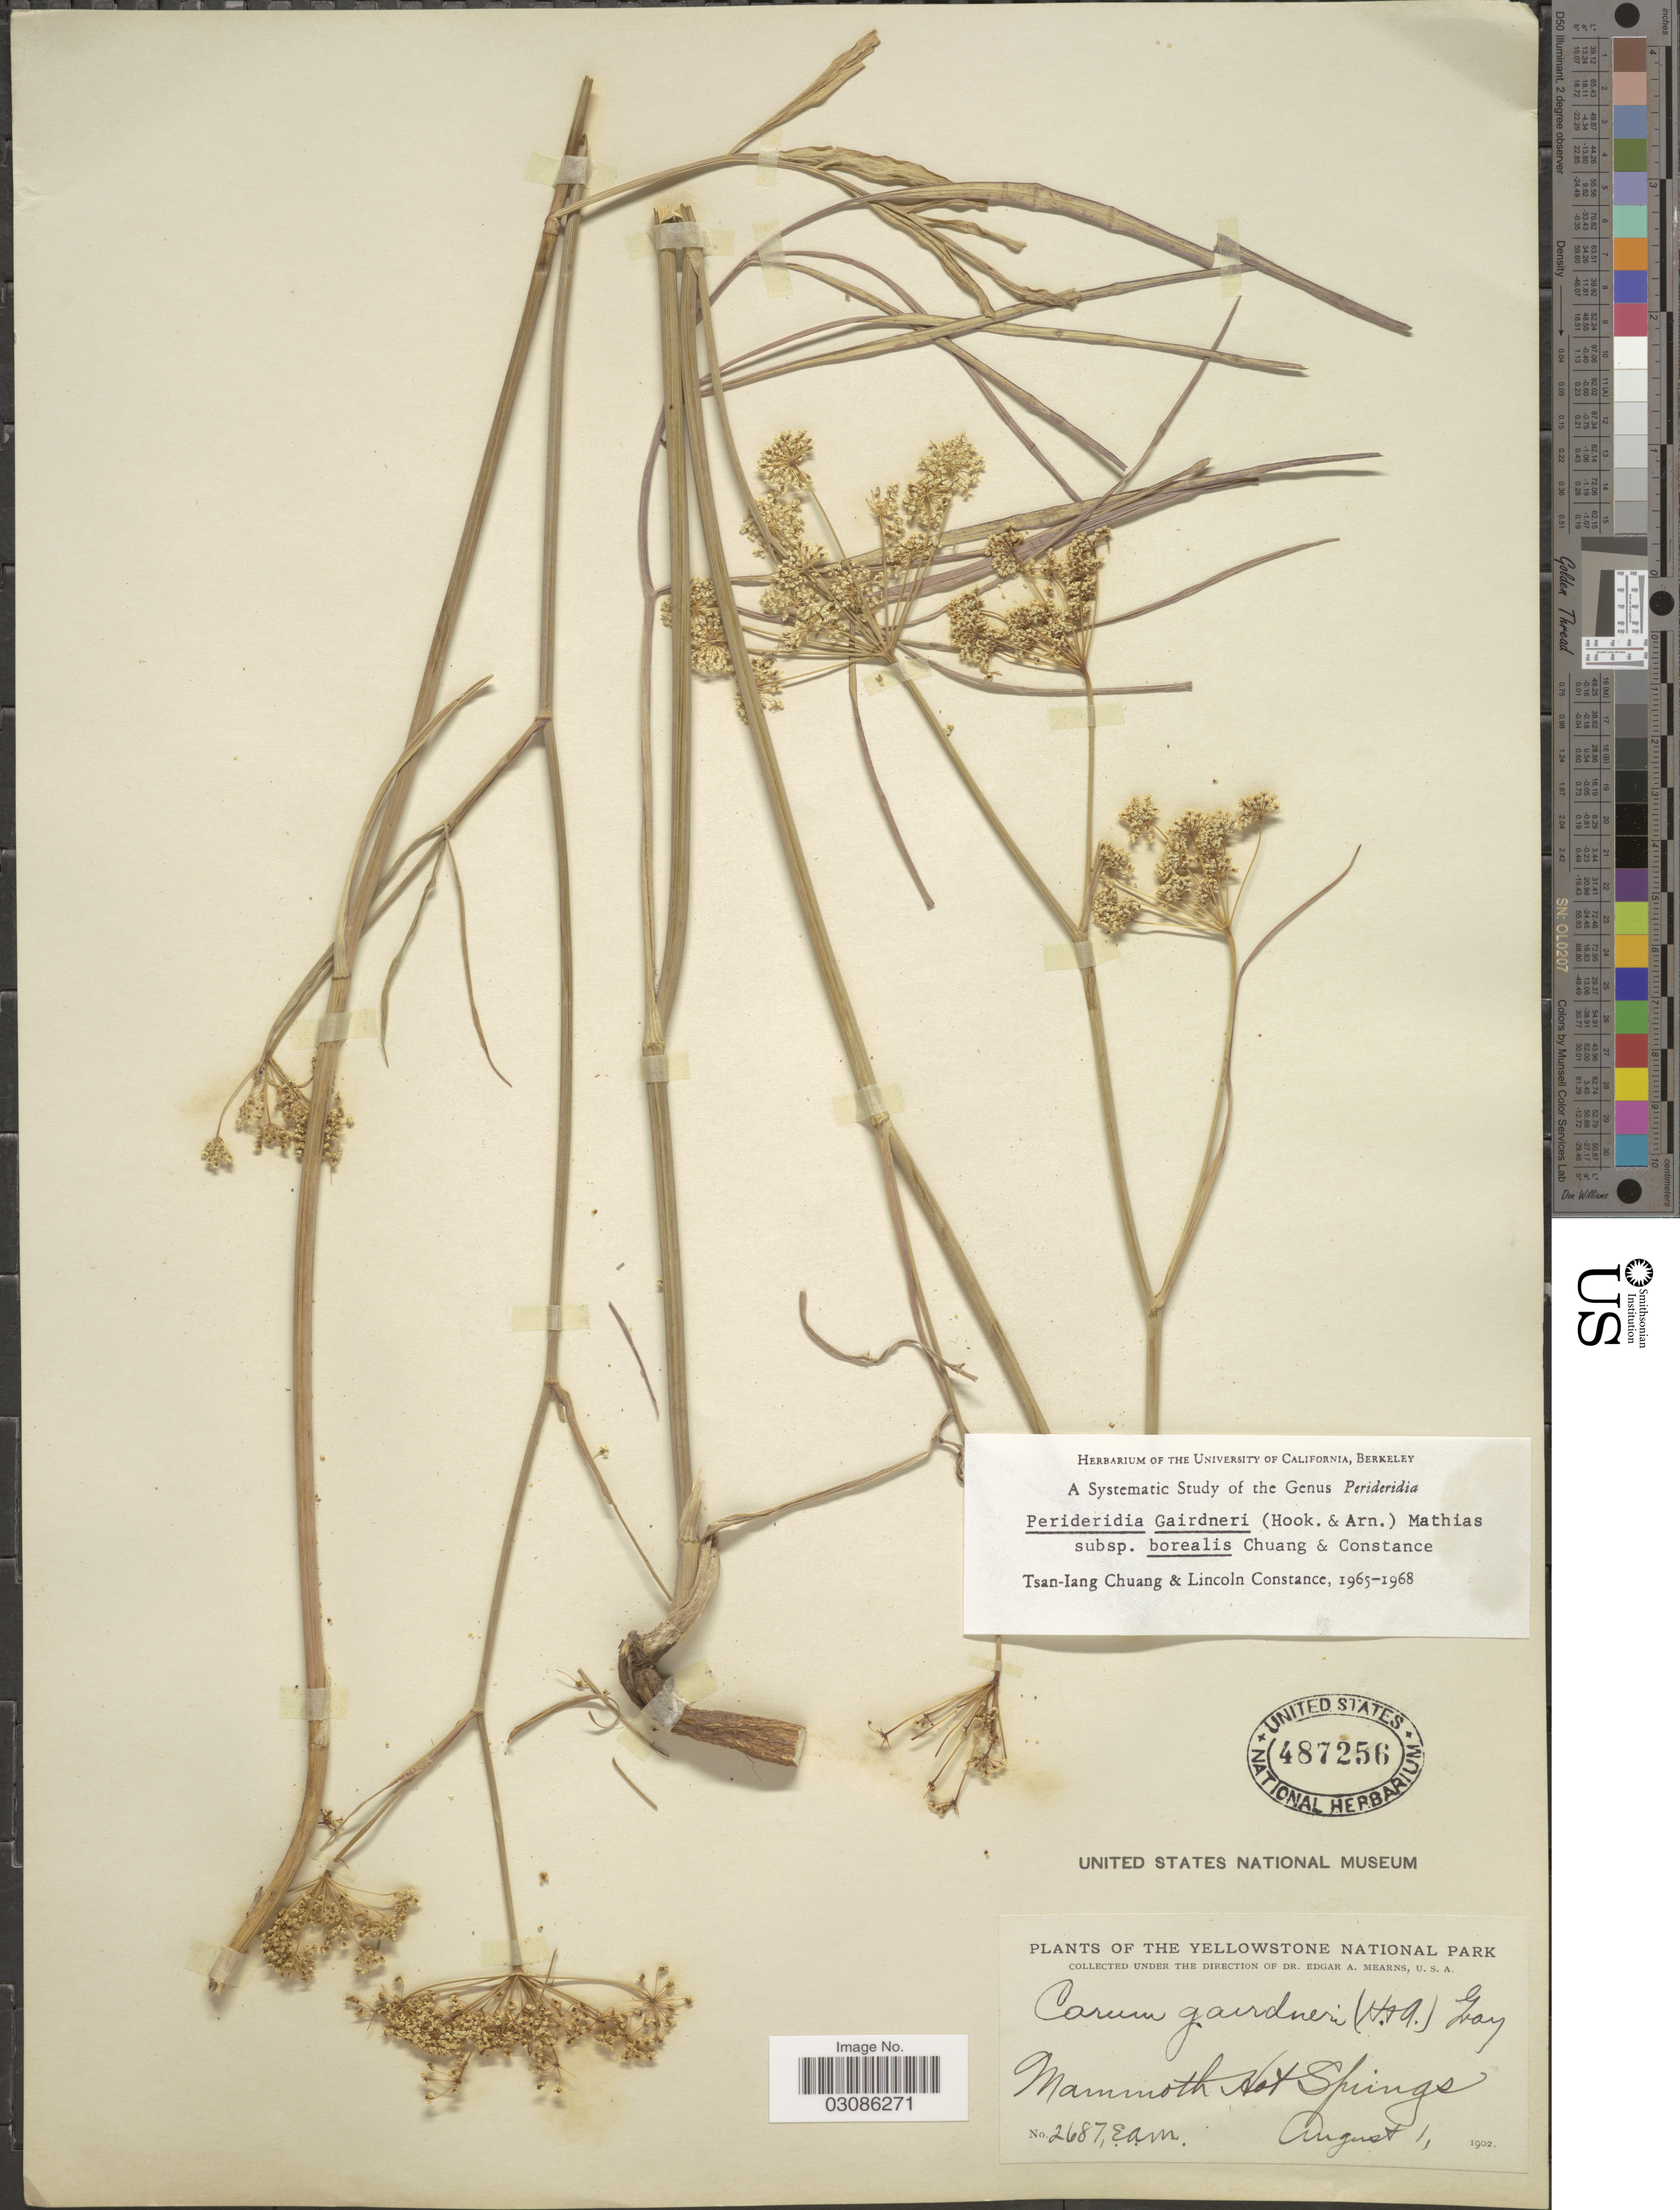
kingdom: Plantae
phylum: Tracheophyta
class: Magnoliopsida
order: Apiales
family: Apiaceae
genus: Perideridia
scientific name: Perideridia gairdneri subsp. borealis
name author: T.I. Chuang & Constance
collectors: E. A. Mearns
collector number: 2687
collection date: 1902-08-01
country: United States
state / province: Wyoming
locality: The Yellowstone National Park, Mammoth Hot Springs.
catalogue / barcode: US 487256